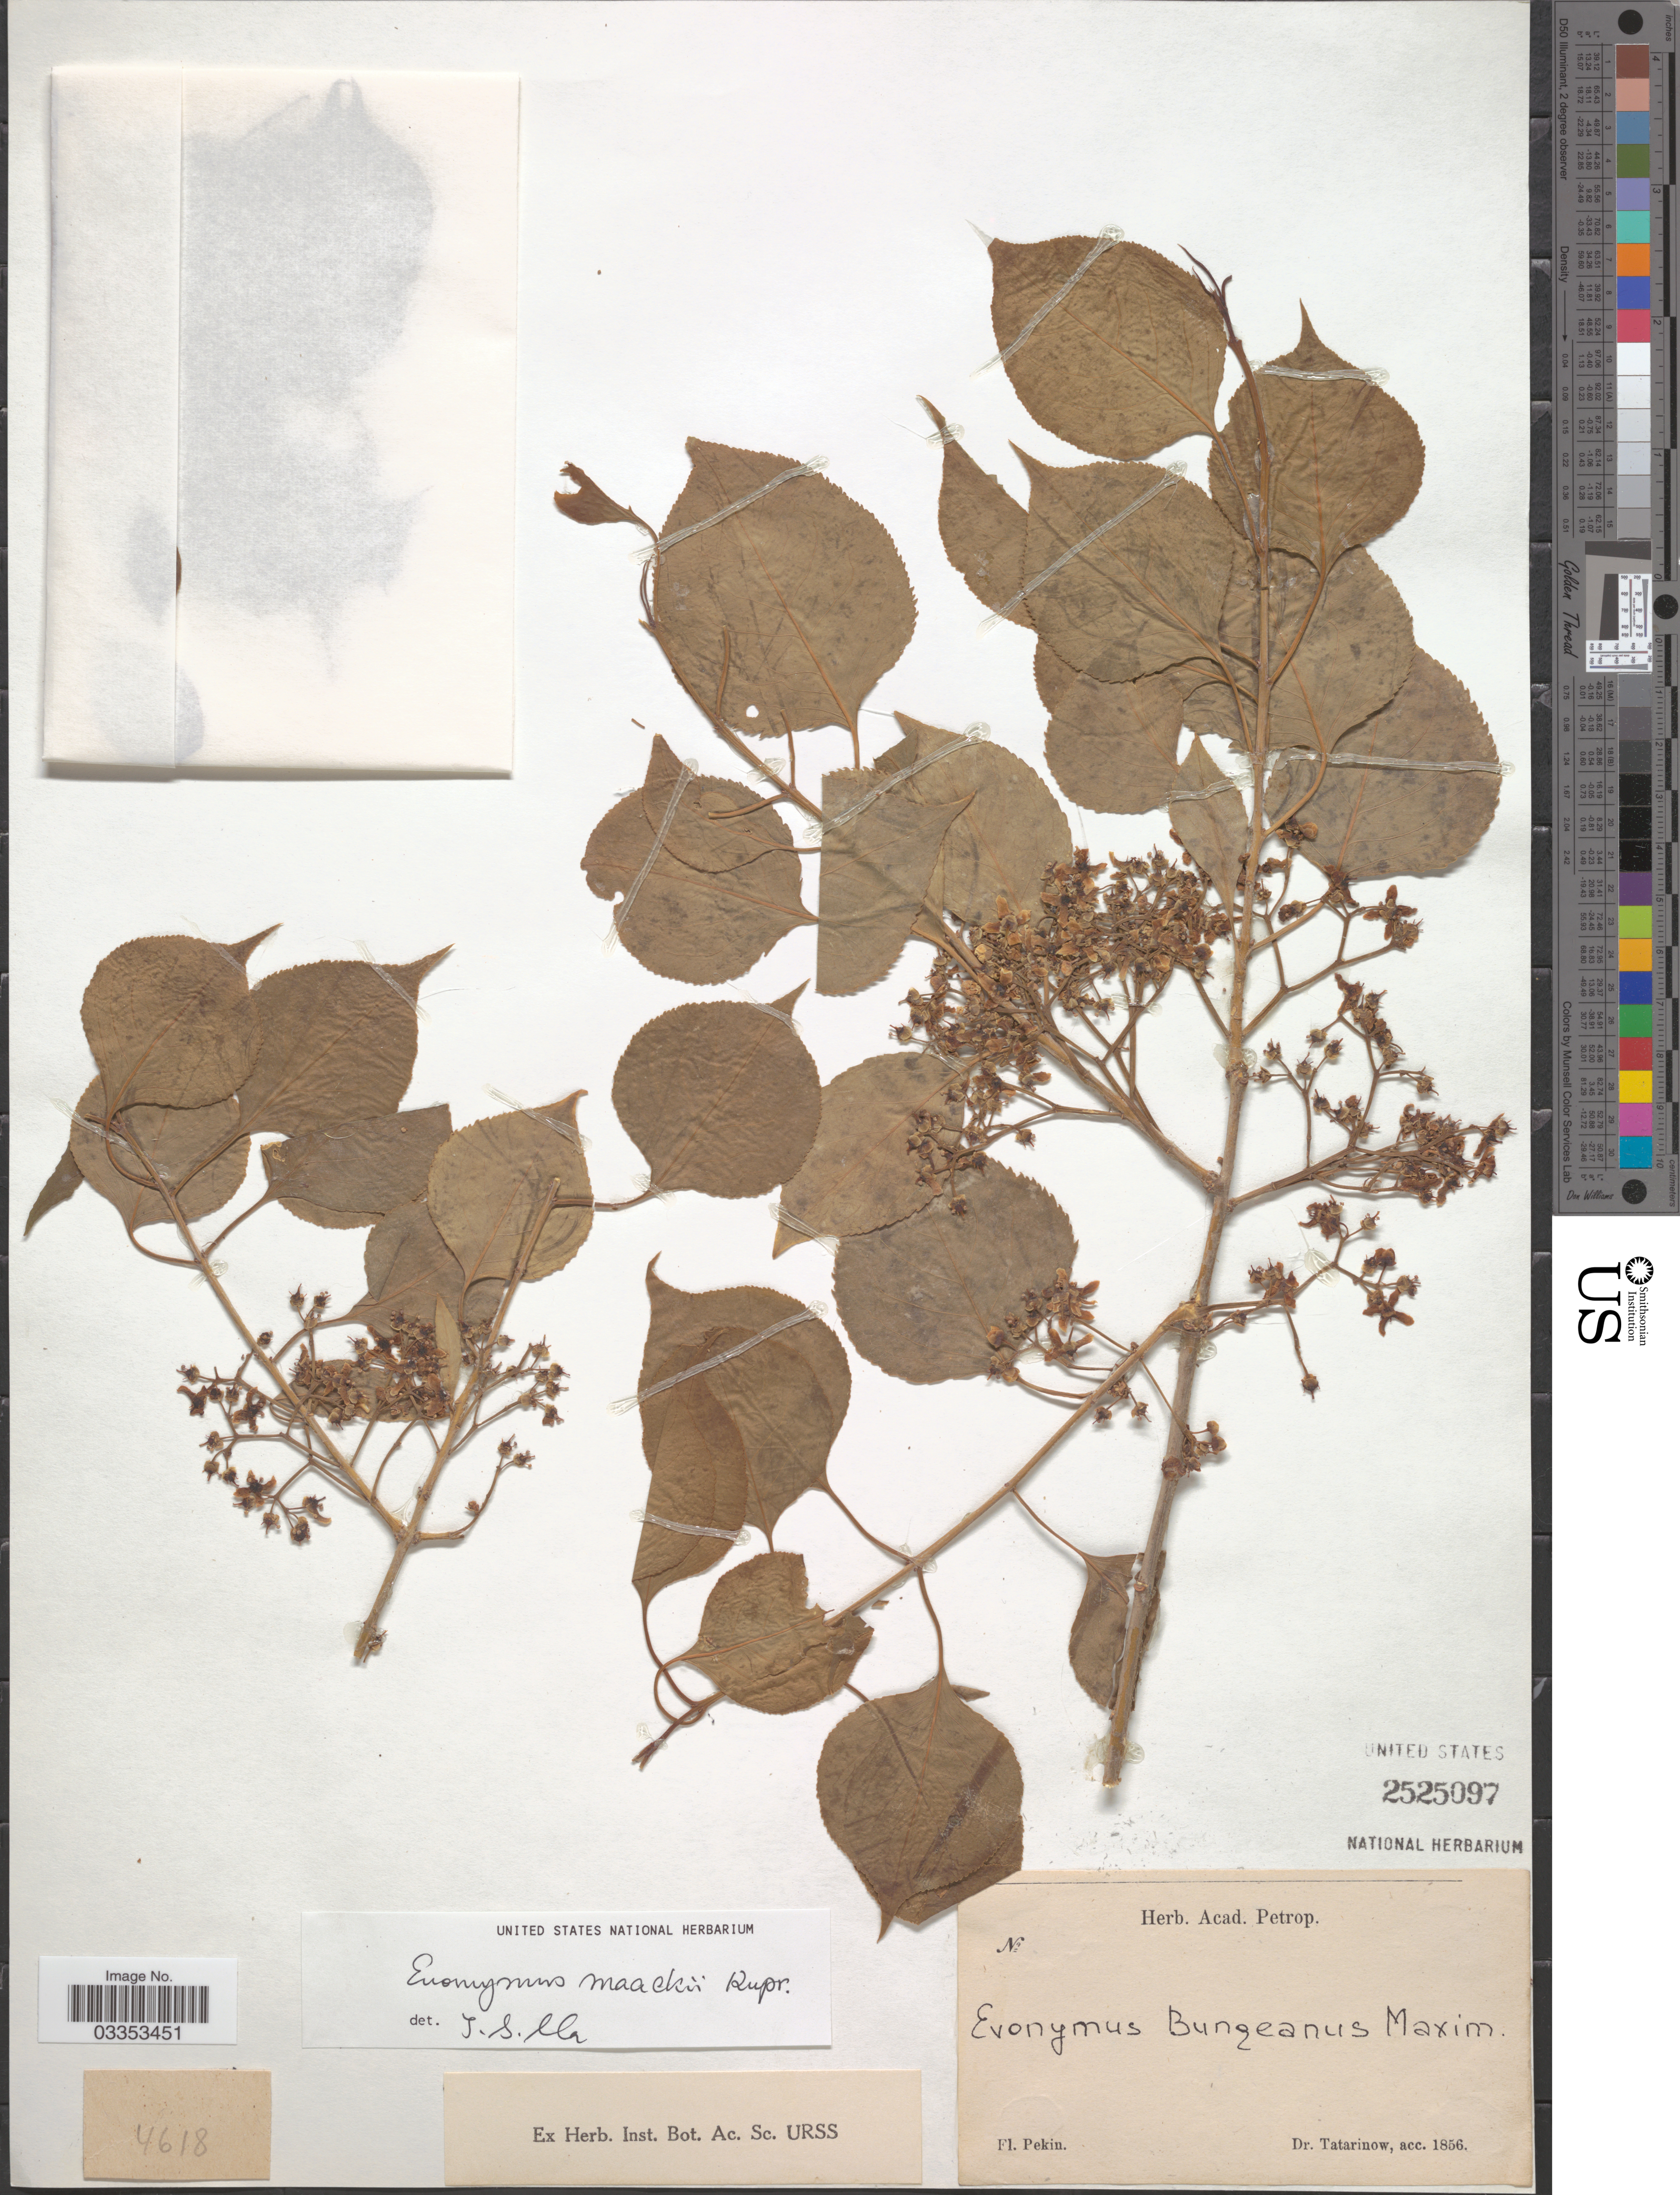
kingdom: Plantae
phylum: Tracheophyta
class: Magnoliopsida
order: Celastrales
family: Celastraceae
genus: Euonymus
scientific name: Euonymus maackii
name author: Rupr.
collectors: -. Tatarinow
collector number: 4618?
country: China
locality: Pekin.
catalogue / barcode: US 2525097